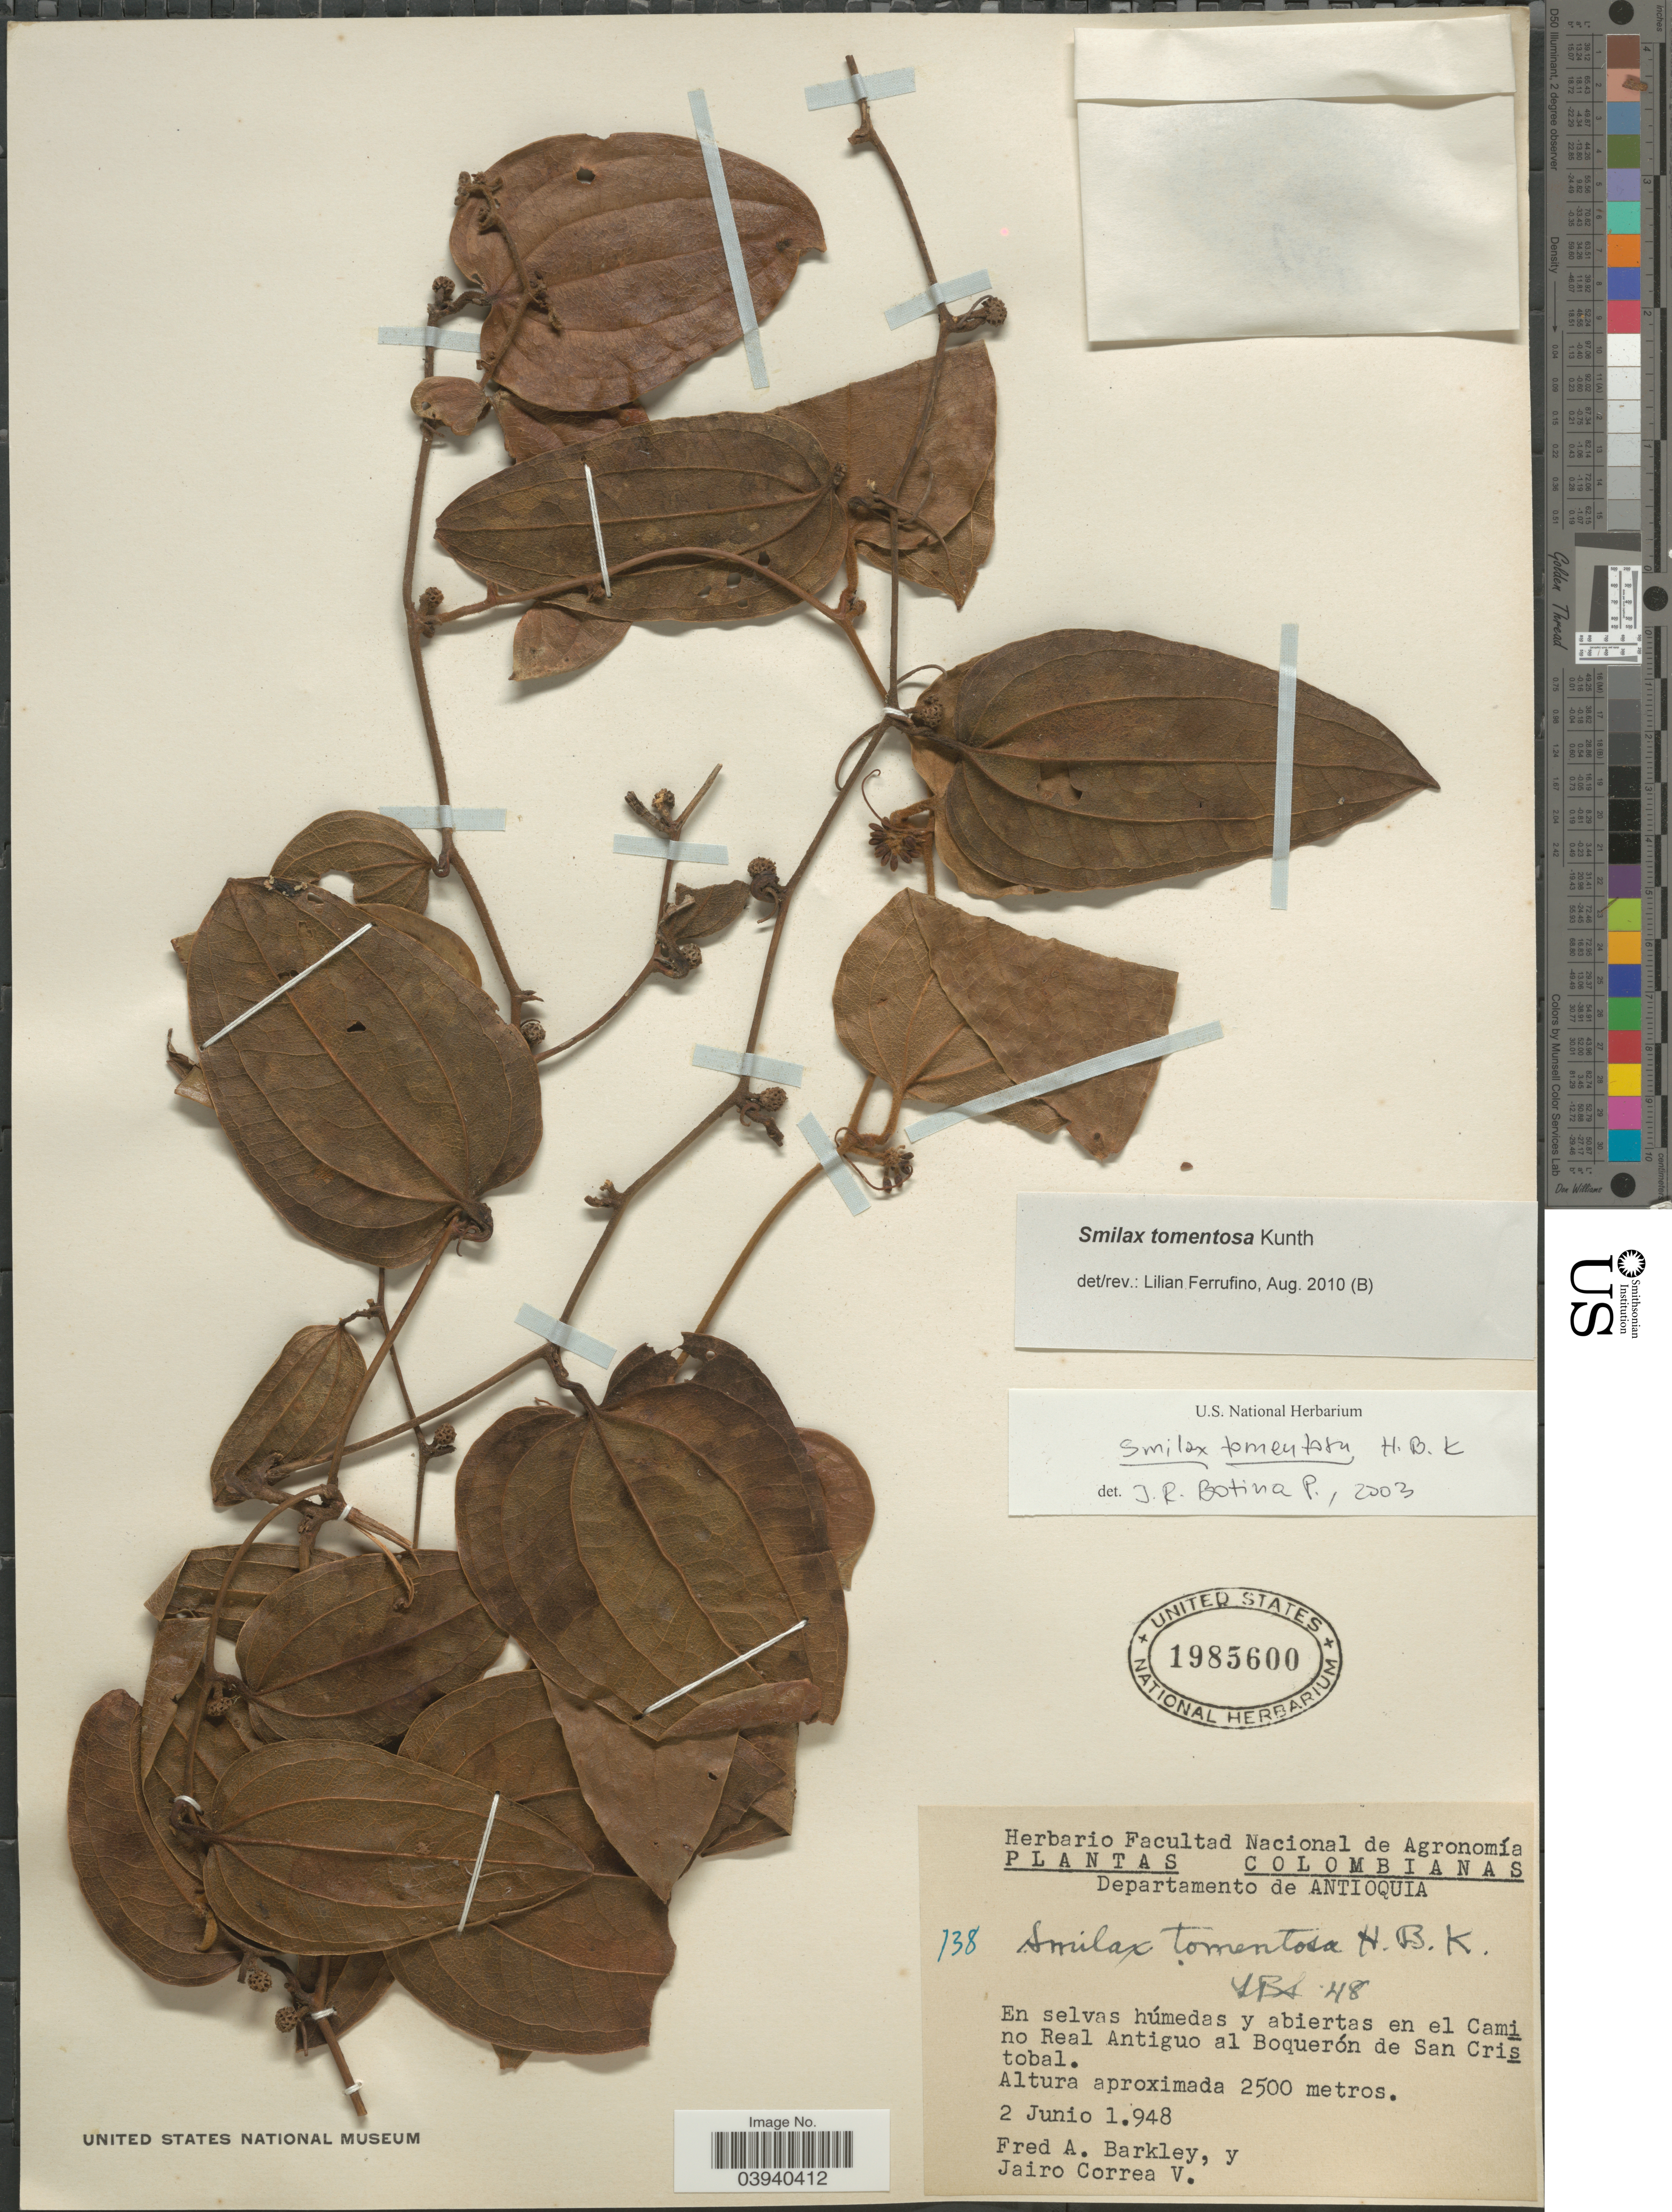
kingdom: Plantae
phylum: Tracheophyta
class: Liliopsida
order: Liliales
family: Smilacaceae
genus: Smilax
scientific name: Smilax tomentosa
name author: Kunth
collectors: F. A. Barkley & J. Correa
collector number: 138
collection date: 1948-06-02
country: Colombia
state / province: Antioquia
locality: Departamento de Antioquia. En selvas húmedas y abiertas en el Camino Real Antiguo al Boquerón de San Cristobal.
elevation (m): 2500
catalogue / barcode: US 1985600